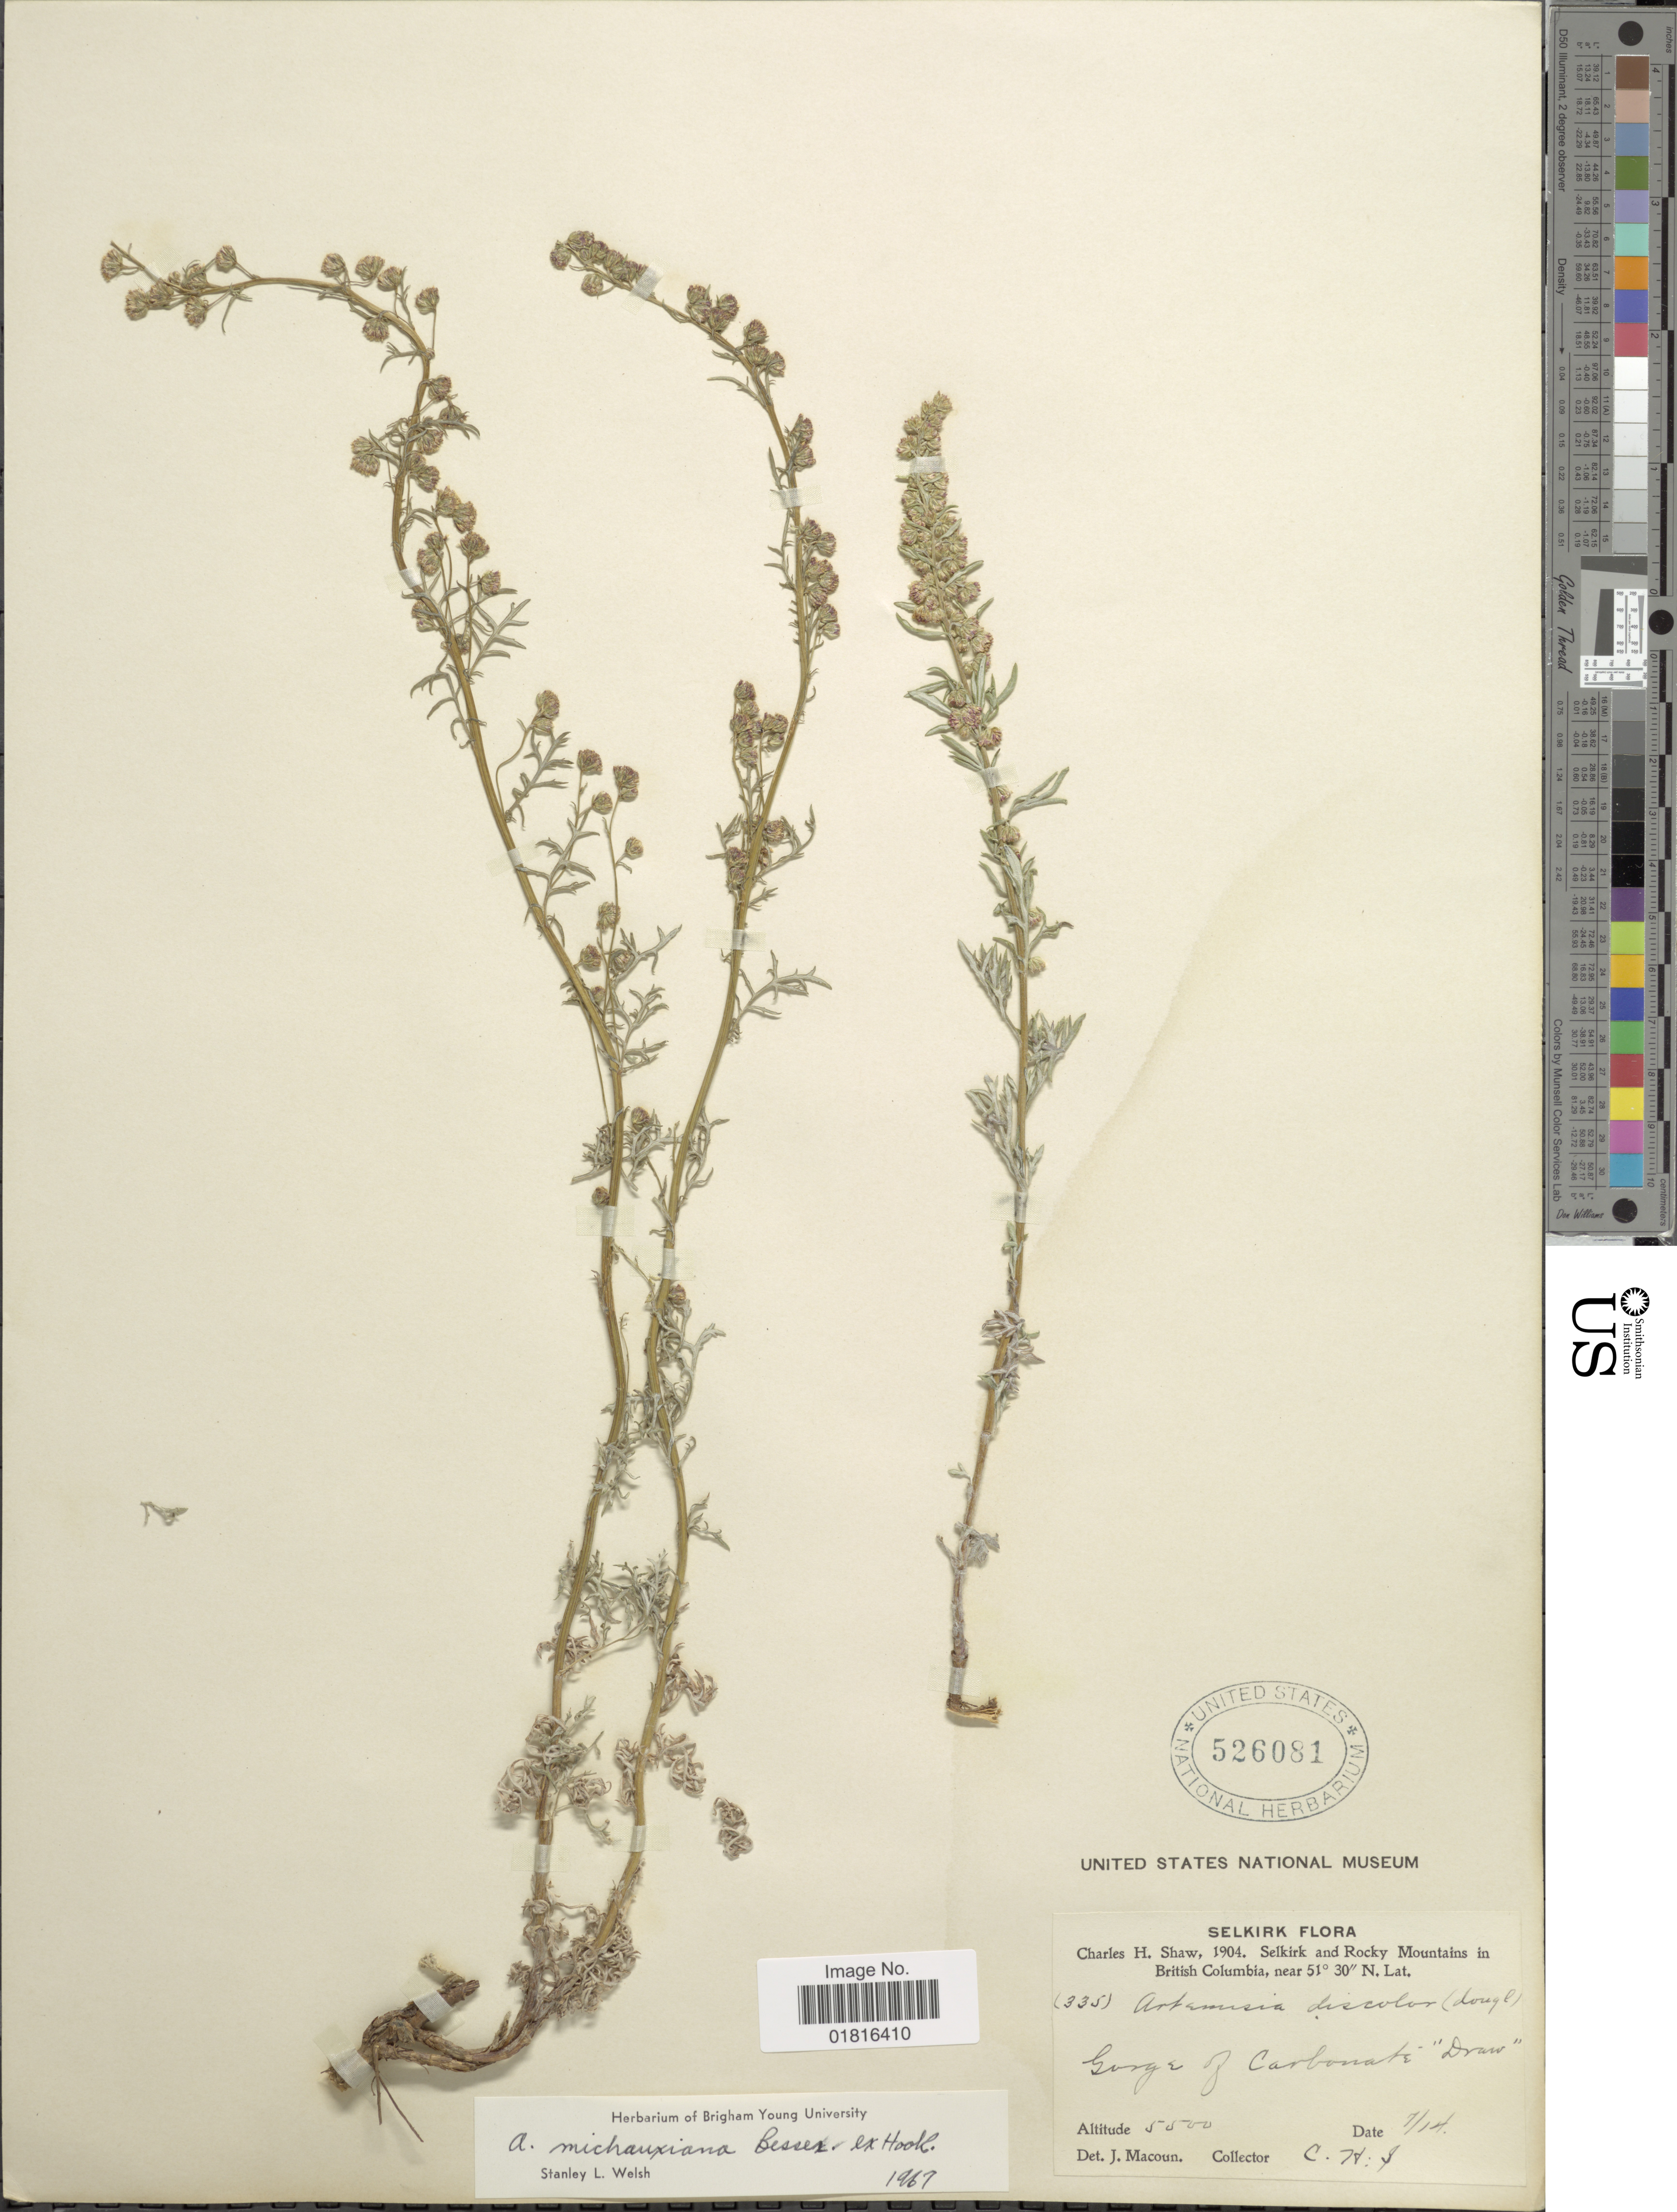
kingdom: Plantae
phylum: Tracheophyta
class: Magnoliopsida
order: Asterales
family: Asteraceae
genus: Artemisia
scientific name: Artemisia michauxiana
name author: Besser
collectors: C. H. Shaw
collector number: (335)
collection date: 1904-07-14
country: Canada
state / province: British Columbia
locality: Selkirk and Rocky Mountains, Gorge of Carbonate 'Draw'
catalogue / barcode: US 526081